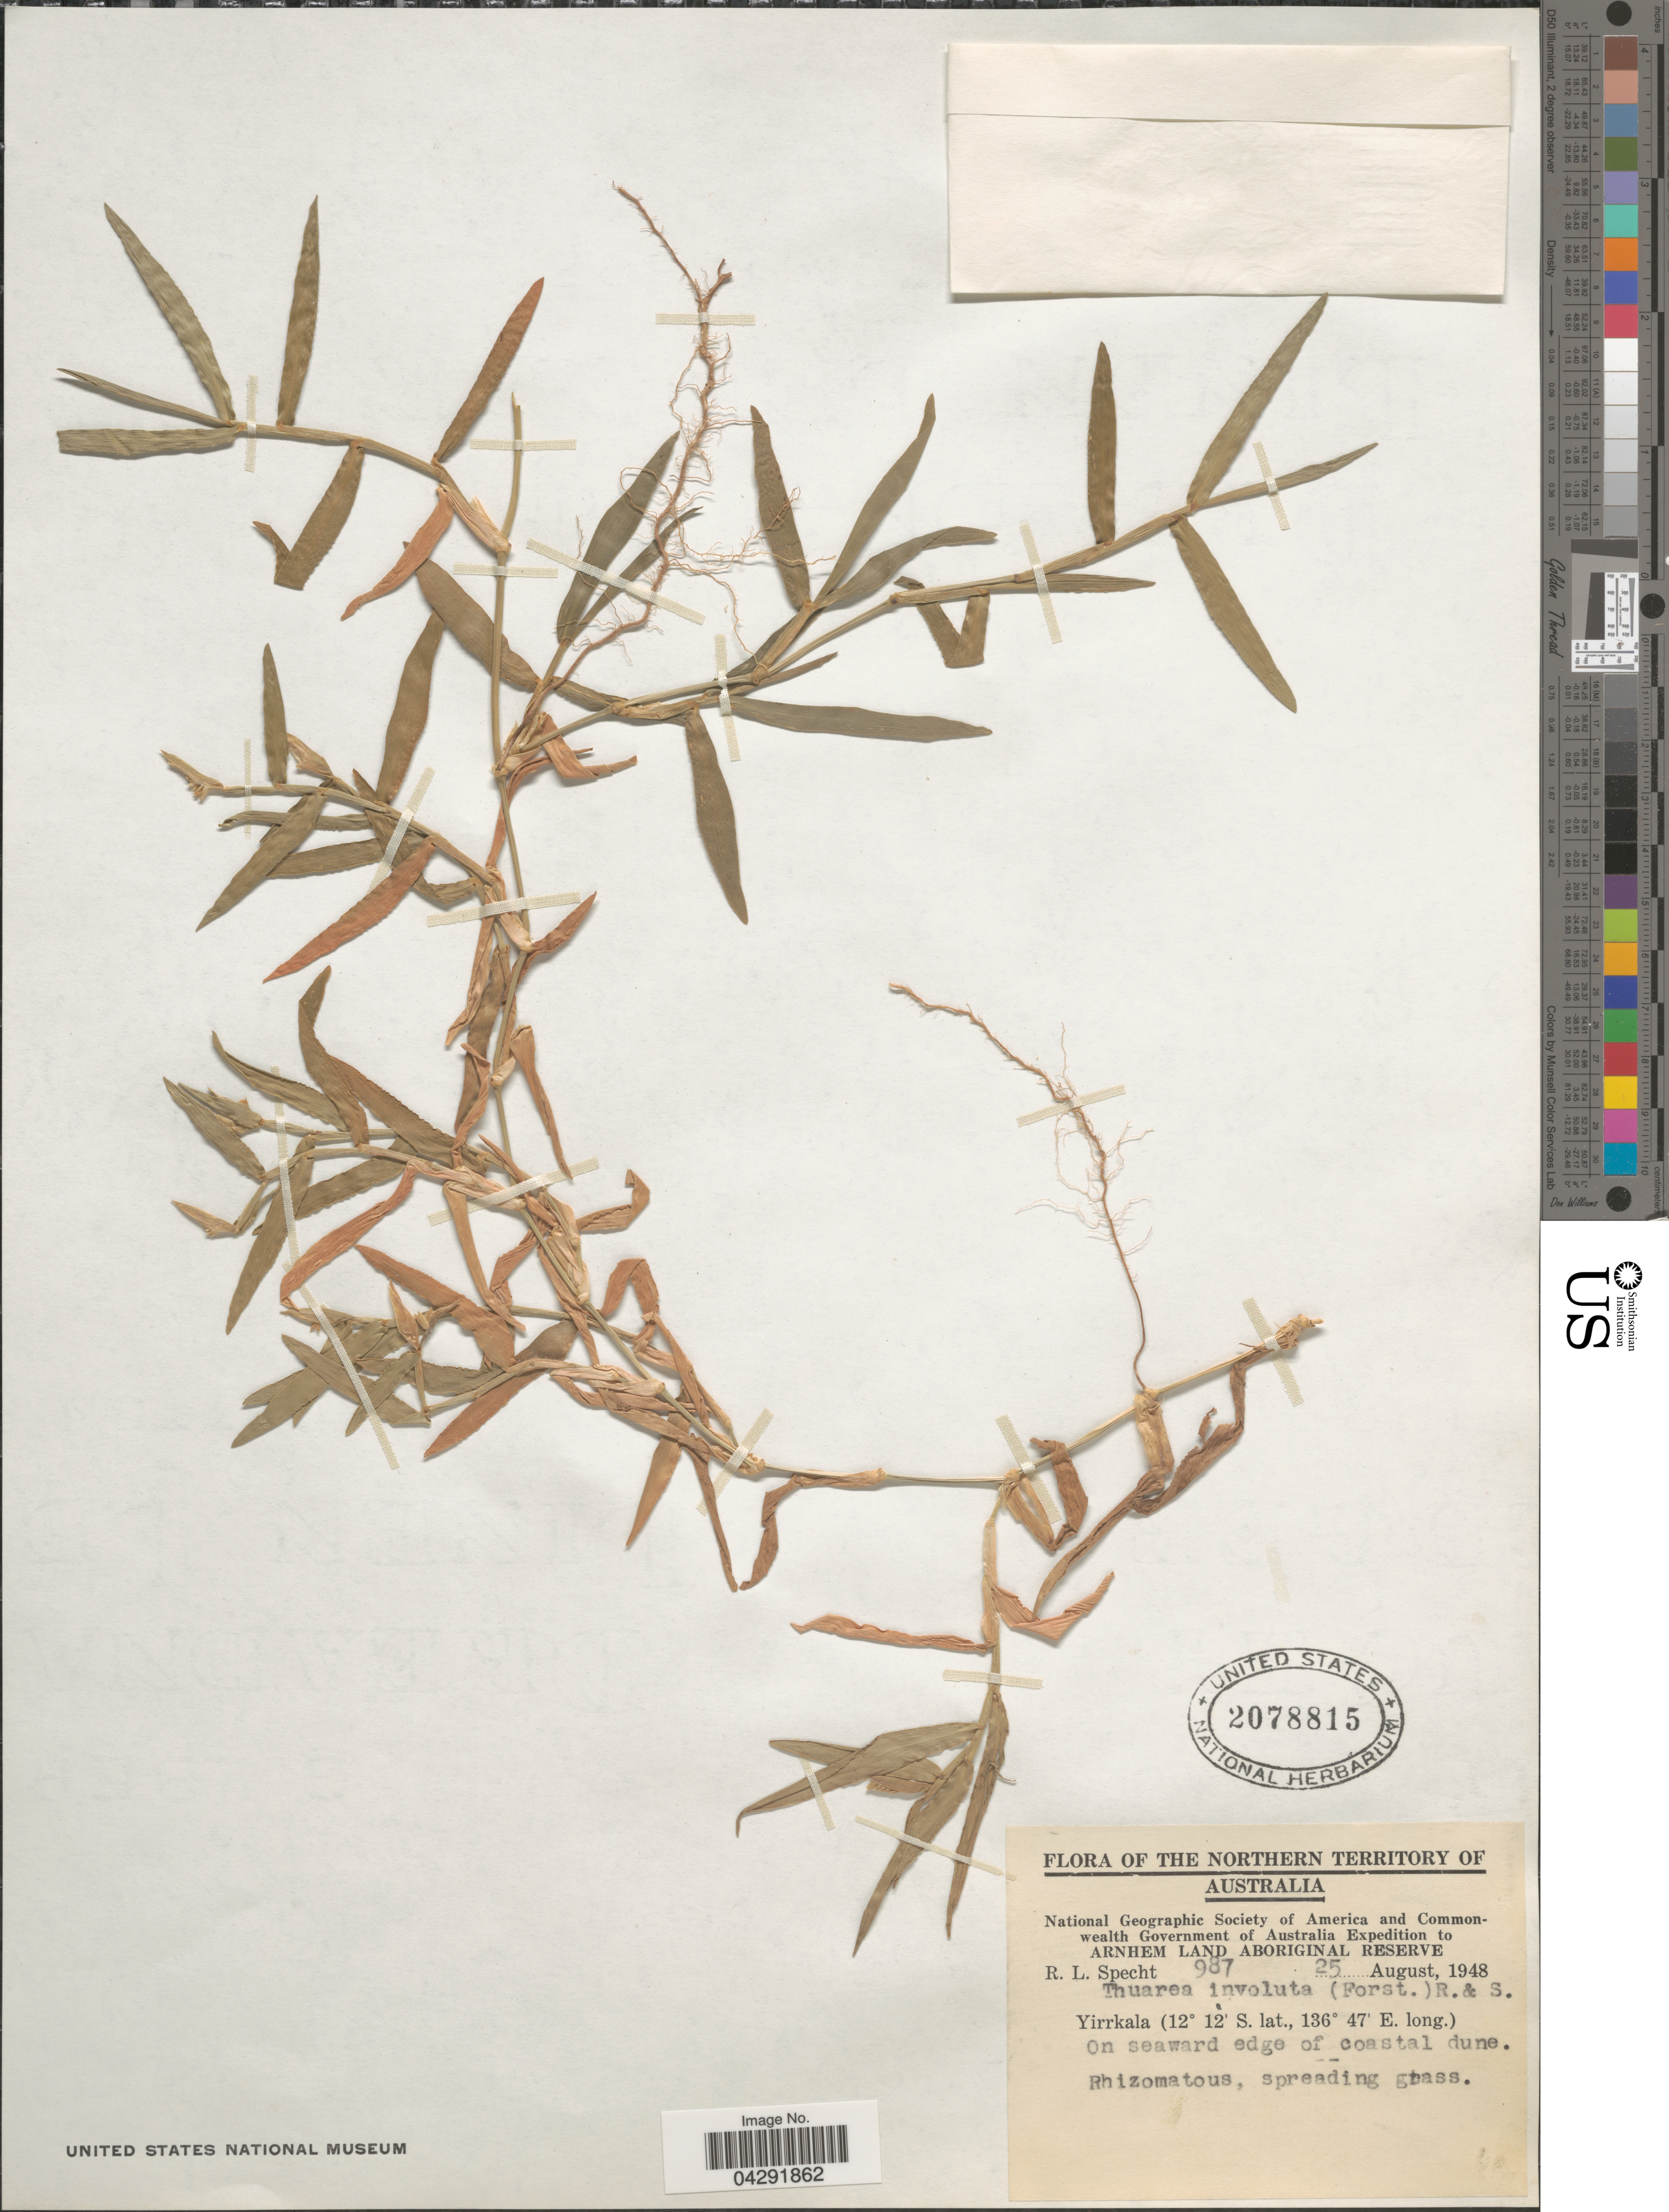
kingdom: Plantae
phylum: Tracheophyta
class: Liliopsida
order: Poales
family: Poaceae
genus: Thuarea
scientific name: Thuarea involuta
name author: (G. Forst.) R. Br. ex Sm.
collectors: R. L. Specht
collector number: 987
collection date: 1948-08-25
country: Australia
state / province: Northern Territory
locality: Northern Territory of Australia. National Geographic Society of America and Commonwealth Government of Australia Expedition to Arnhem Land Aboriginal Reserve. Yirrkala. On seaward edge of coastal dune.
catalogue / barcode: US 2078815